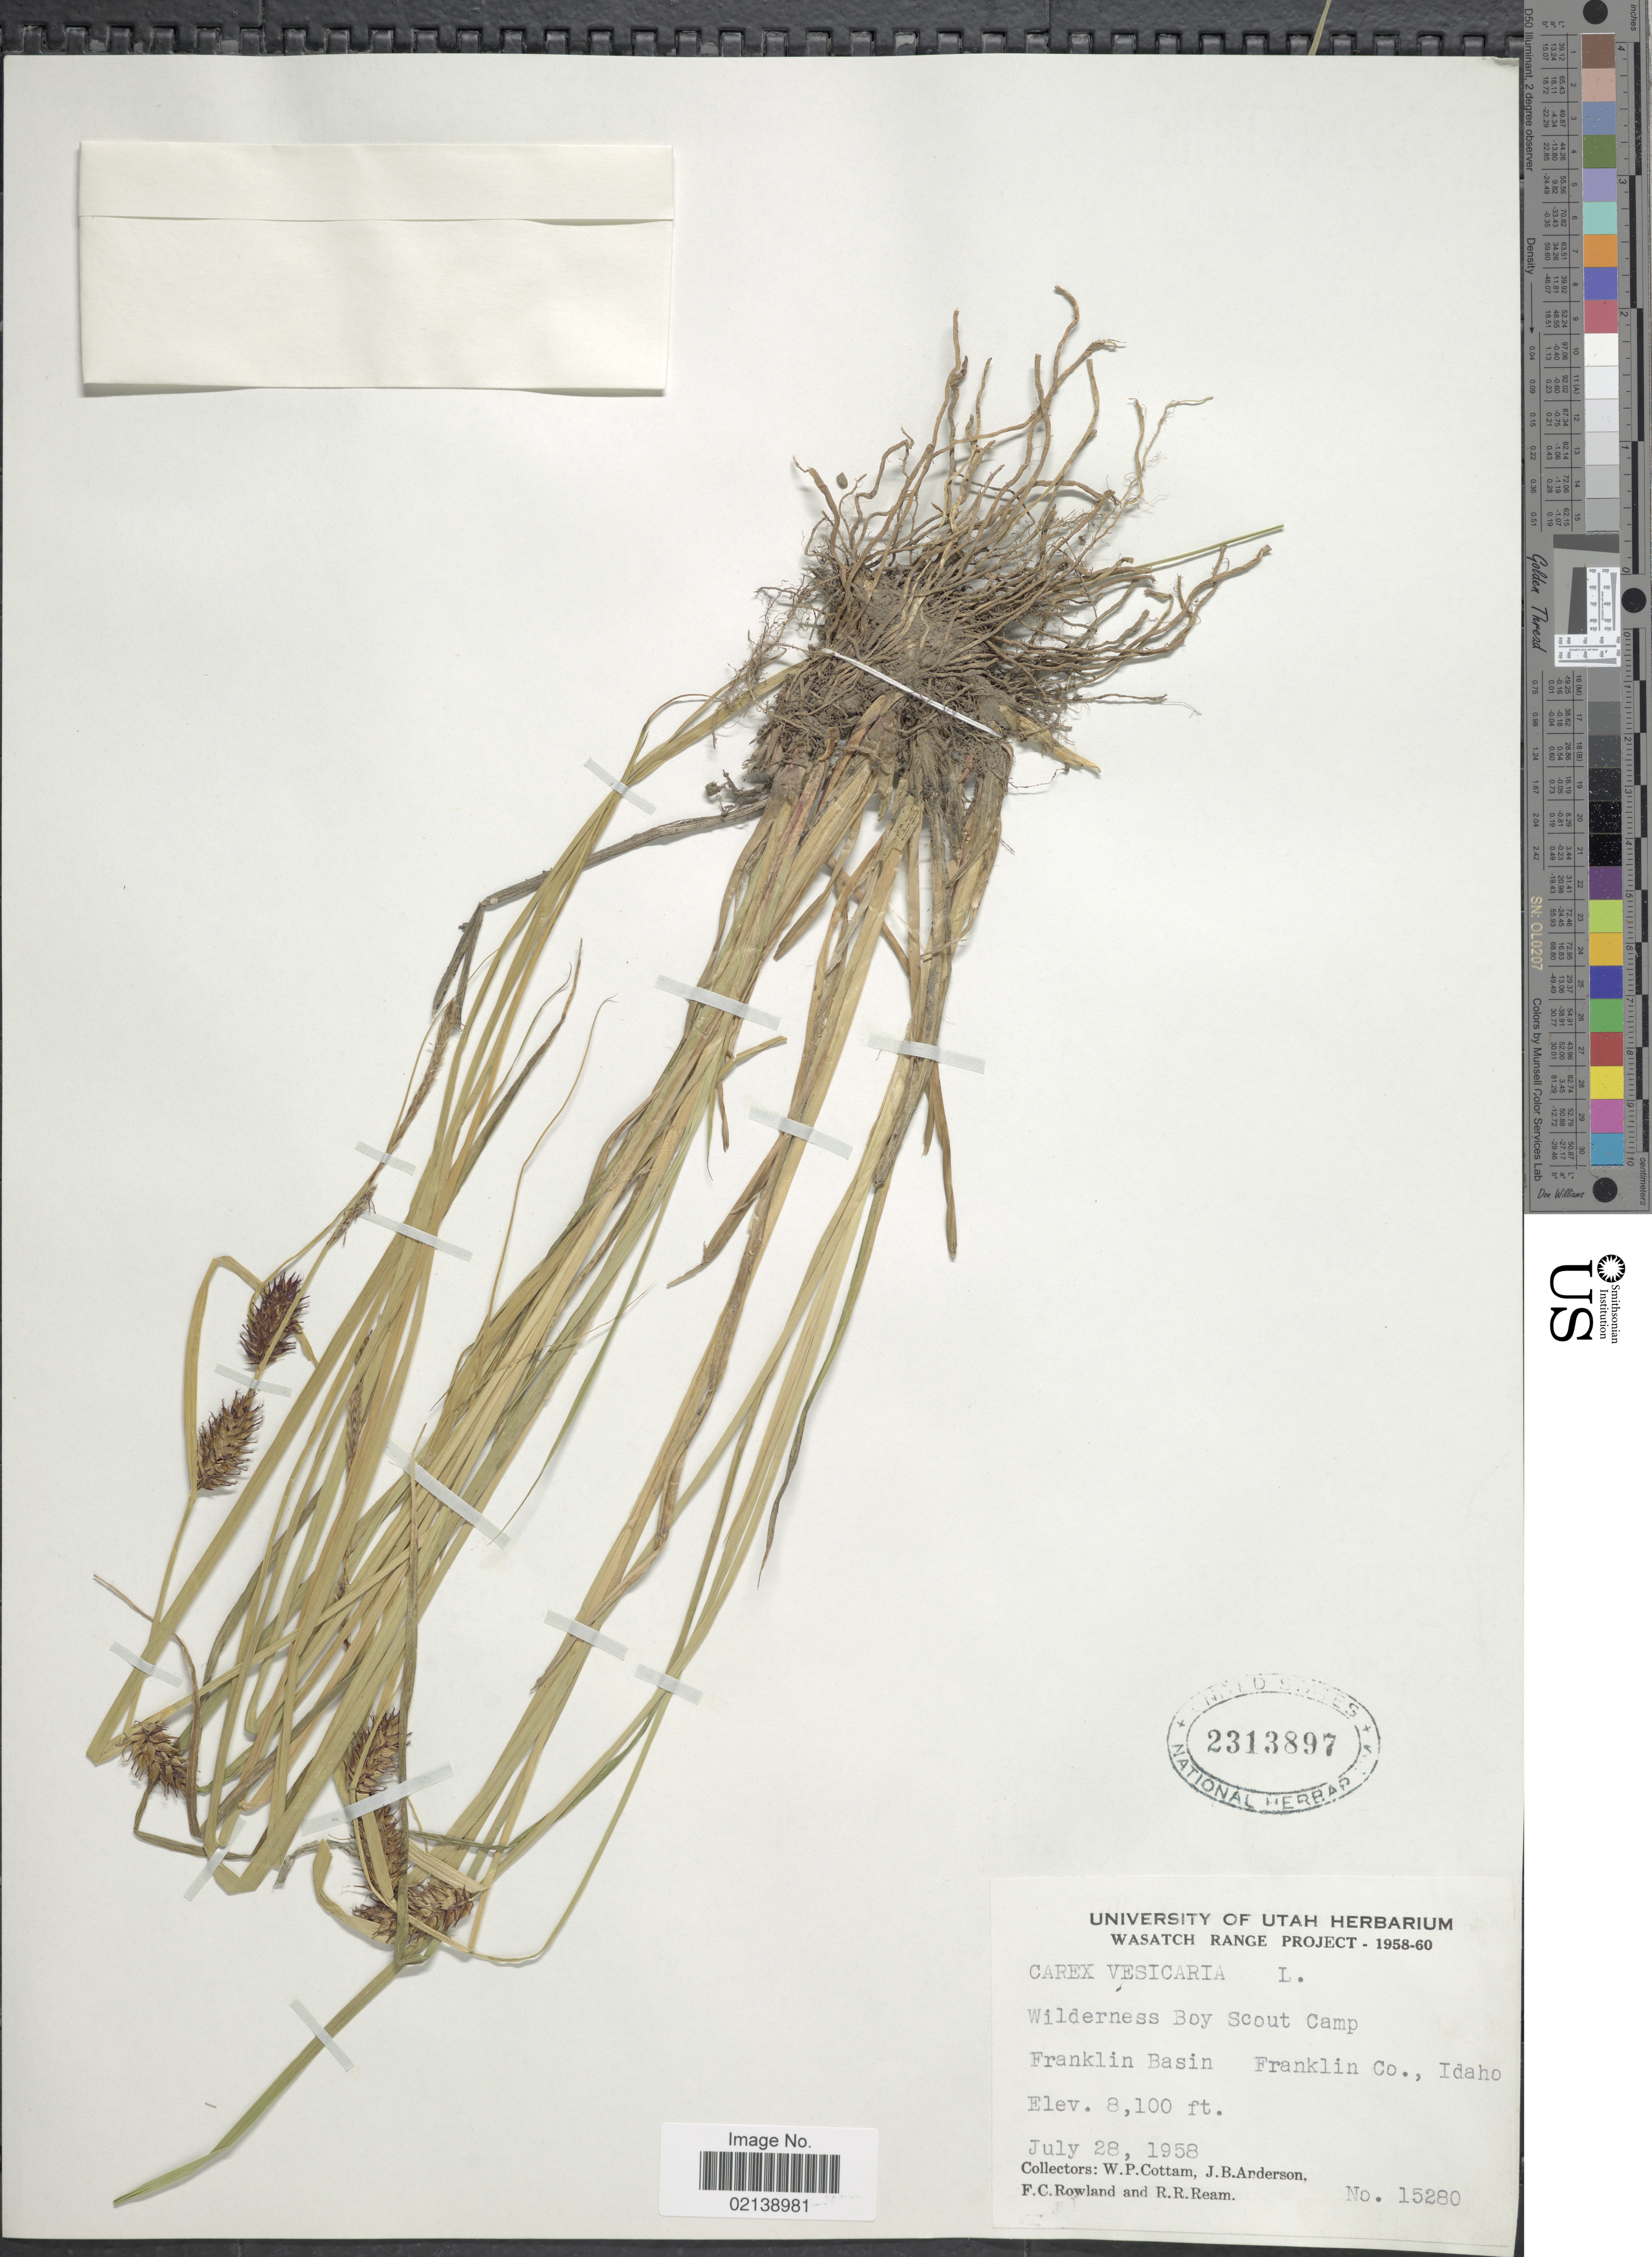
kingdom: Plantae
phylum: Tracheophyta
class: Liliopsida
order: Poales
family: Cyperaceae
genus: Carex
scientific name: Carex vesicaria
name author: L.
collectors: W. Cottam, J. B. Anderson, F. Rowland & R. Ream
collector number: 15280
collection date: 1958-07-28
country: United States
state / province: Idaho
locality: Wasatch Range, Wilderness Boy Scout Camp, Franklin Basin, Franklin Co.,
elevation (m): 2469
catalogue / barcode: US 2313897